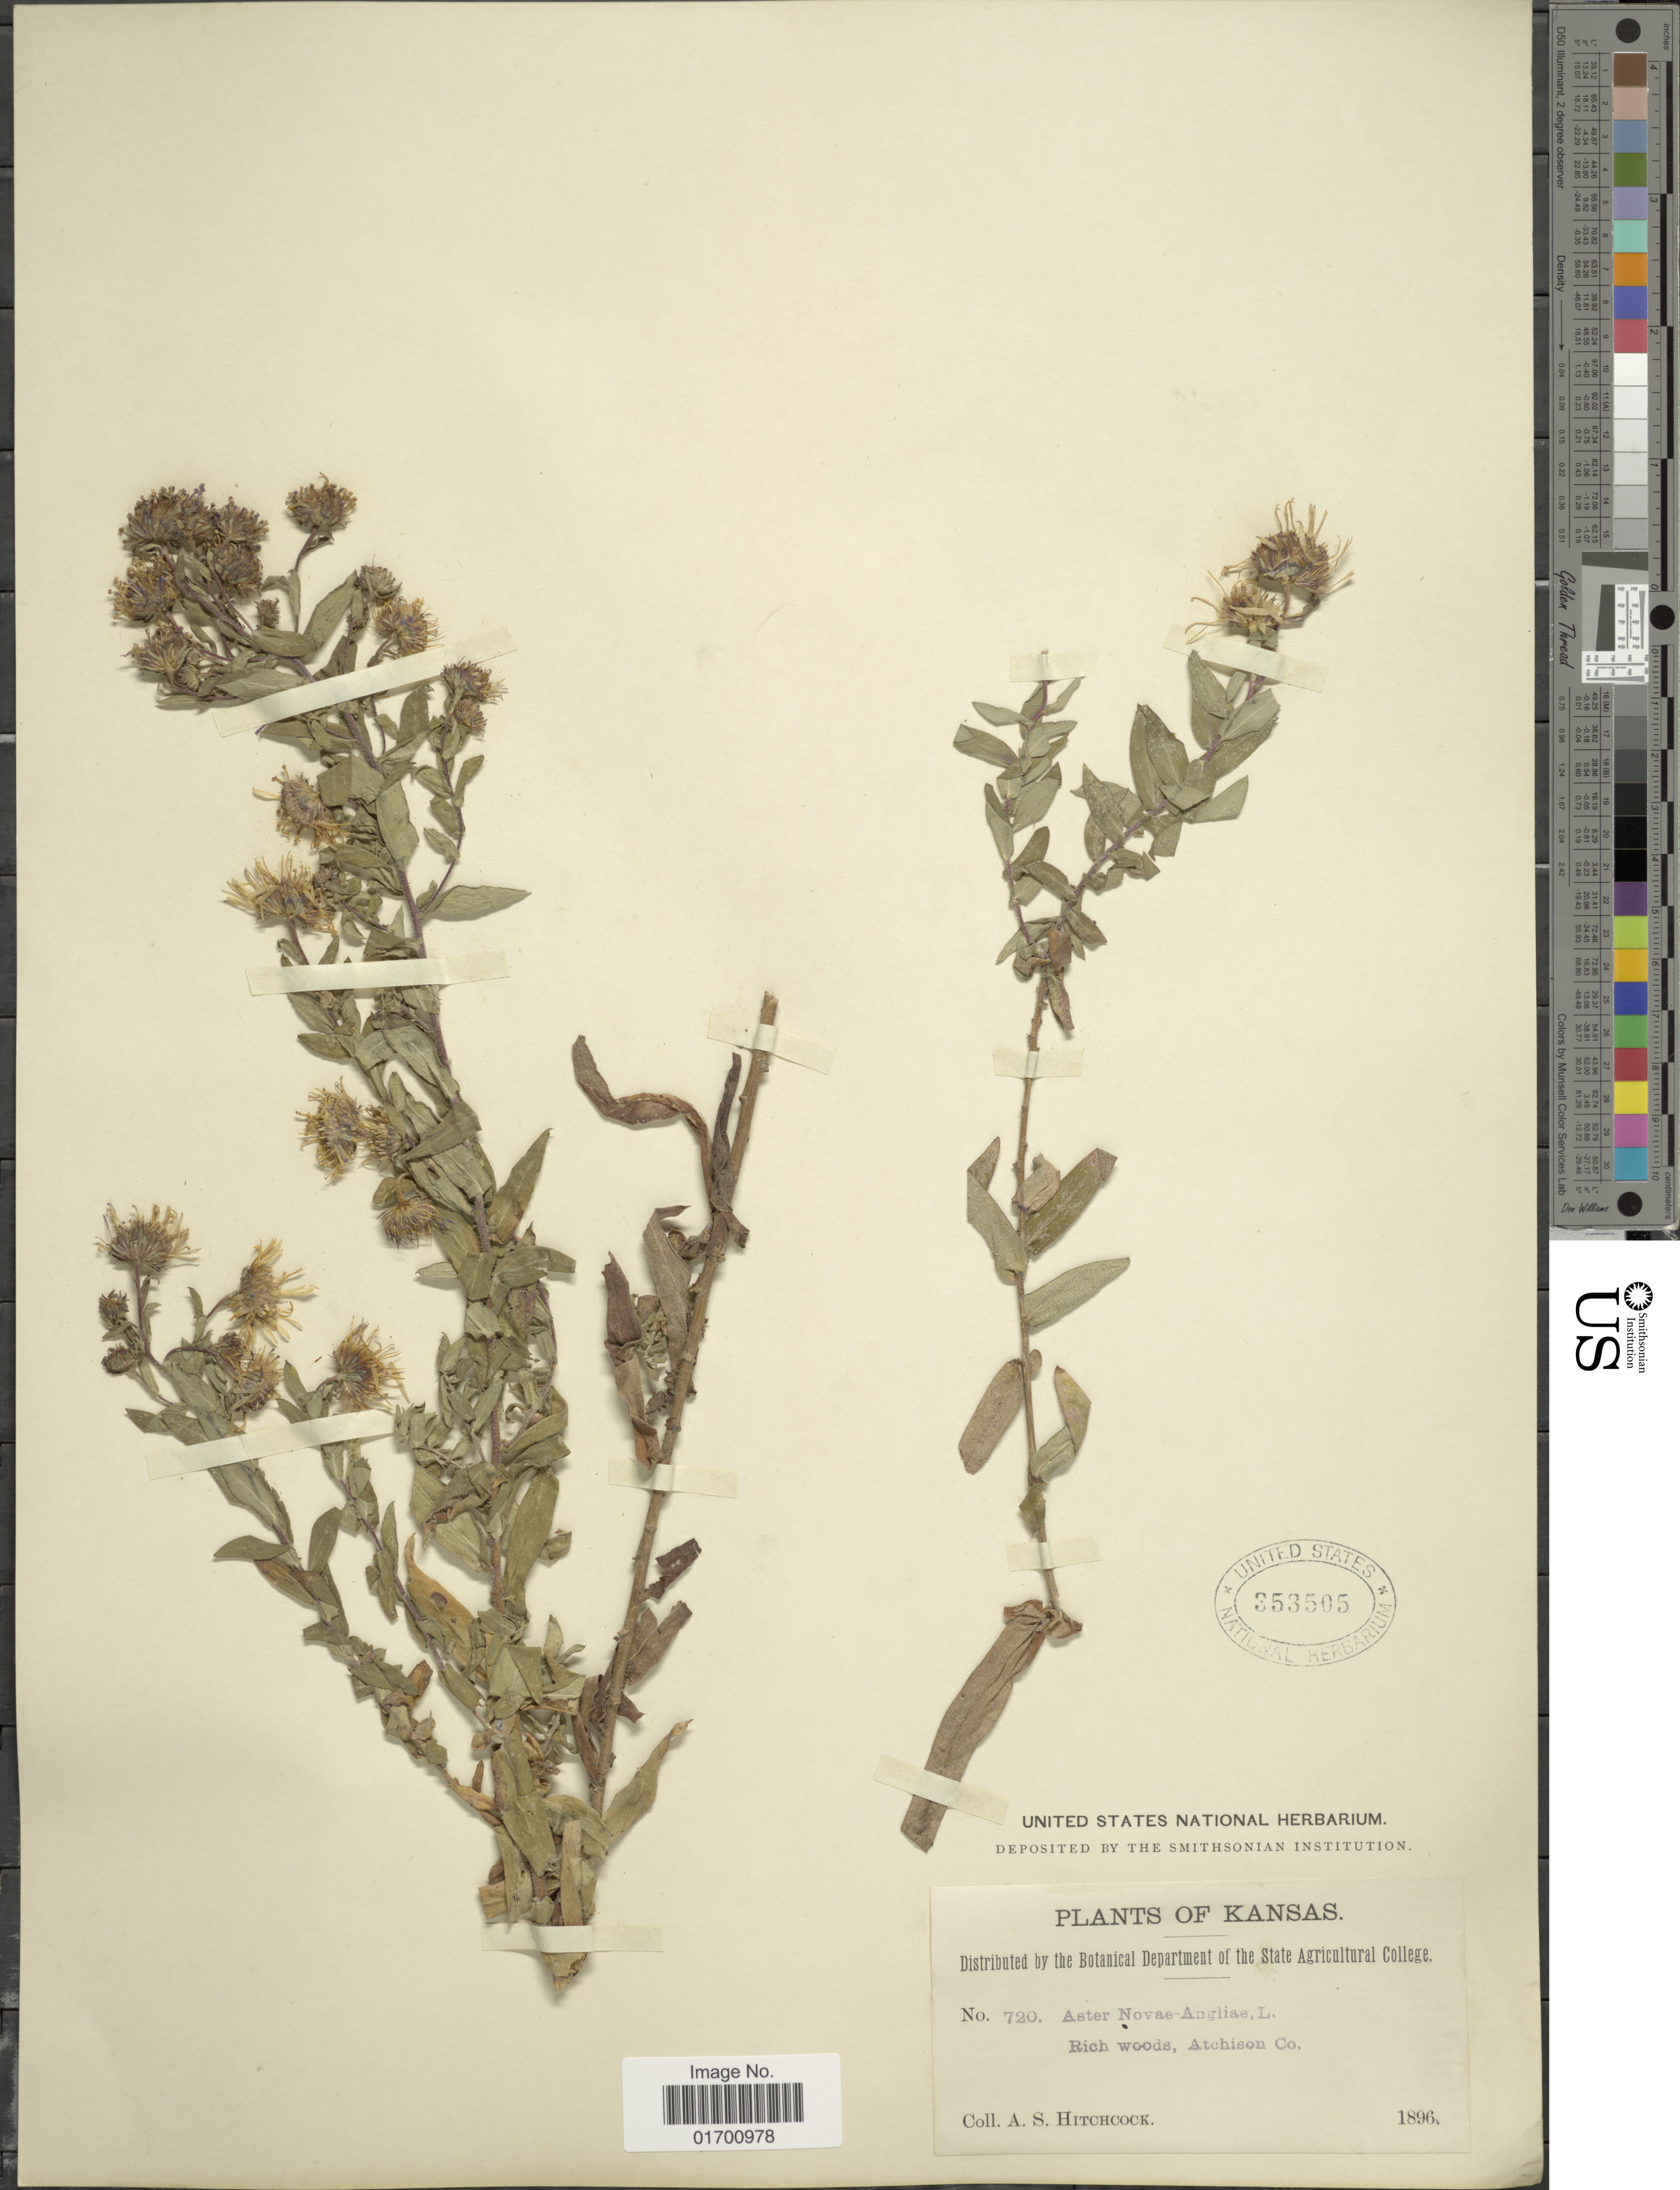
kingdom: Plantae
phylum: Tracheophyta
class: Magnoliopsida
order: Asterales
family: Asteraceae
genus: Symphyotrichum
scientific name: Symphyotrichum novae-angliae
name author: (L.) G.L. Nesom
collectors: A. S. Hitchcock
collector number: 720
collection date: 1896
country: United States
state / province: Kansas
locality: Atchison Co.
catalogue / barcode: US 353505